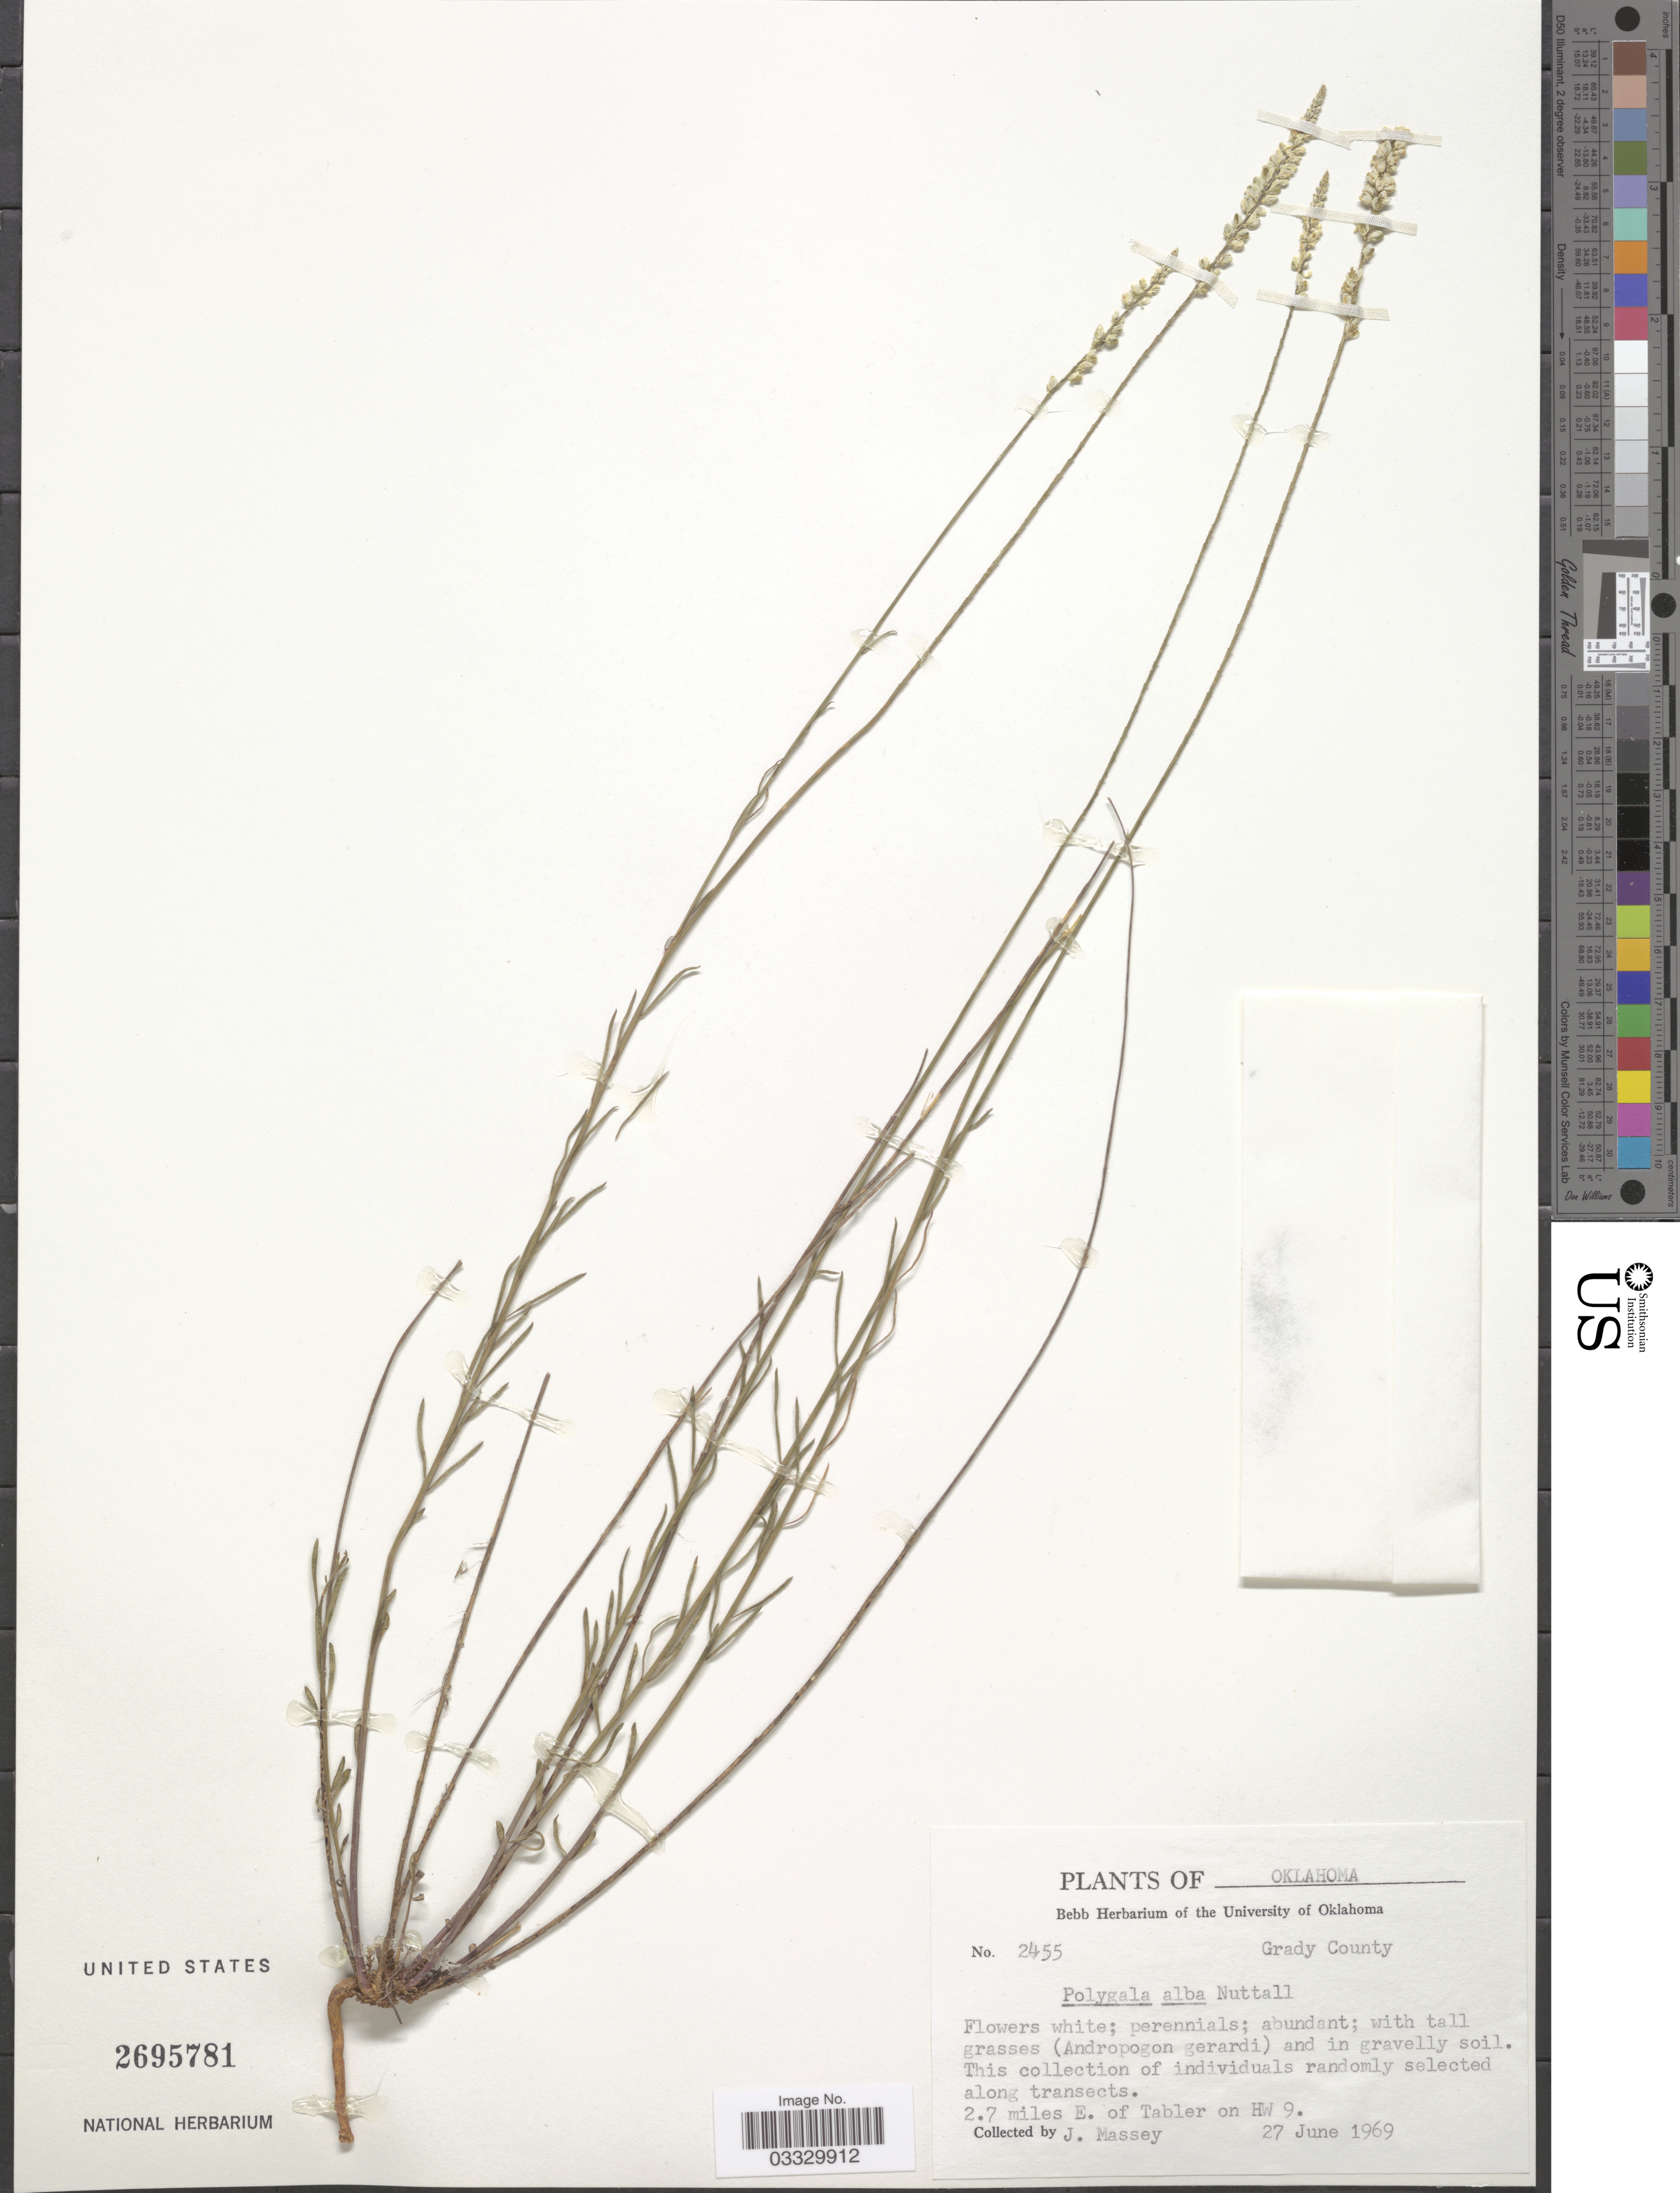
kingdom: Plantae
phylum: Tracheophyta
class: Magnoliopsida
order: Fabales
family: Polygalaceae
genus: Polygala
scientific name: Polygala alba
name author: Nutt.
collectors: J. Massey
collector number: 2455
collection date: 1969-06-27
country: United States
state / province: Oklahoma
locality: Grady County. 2.7 miles E. of Tabler on HW 9.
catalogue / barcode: US 2695781